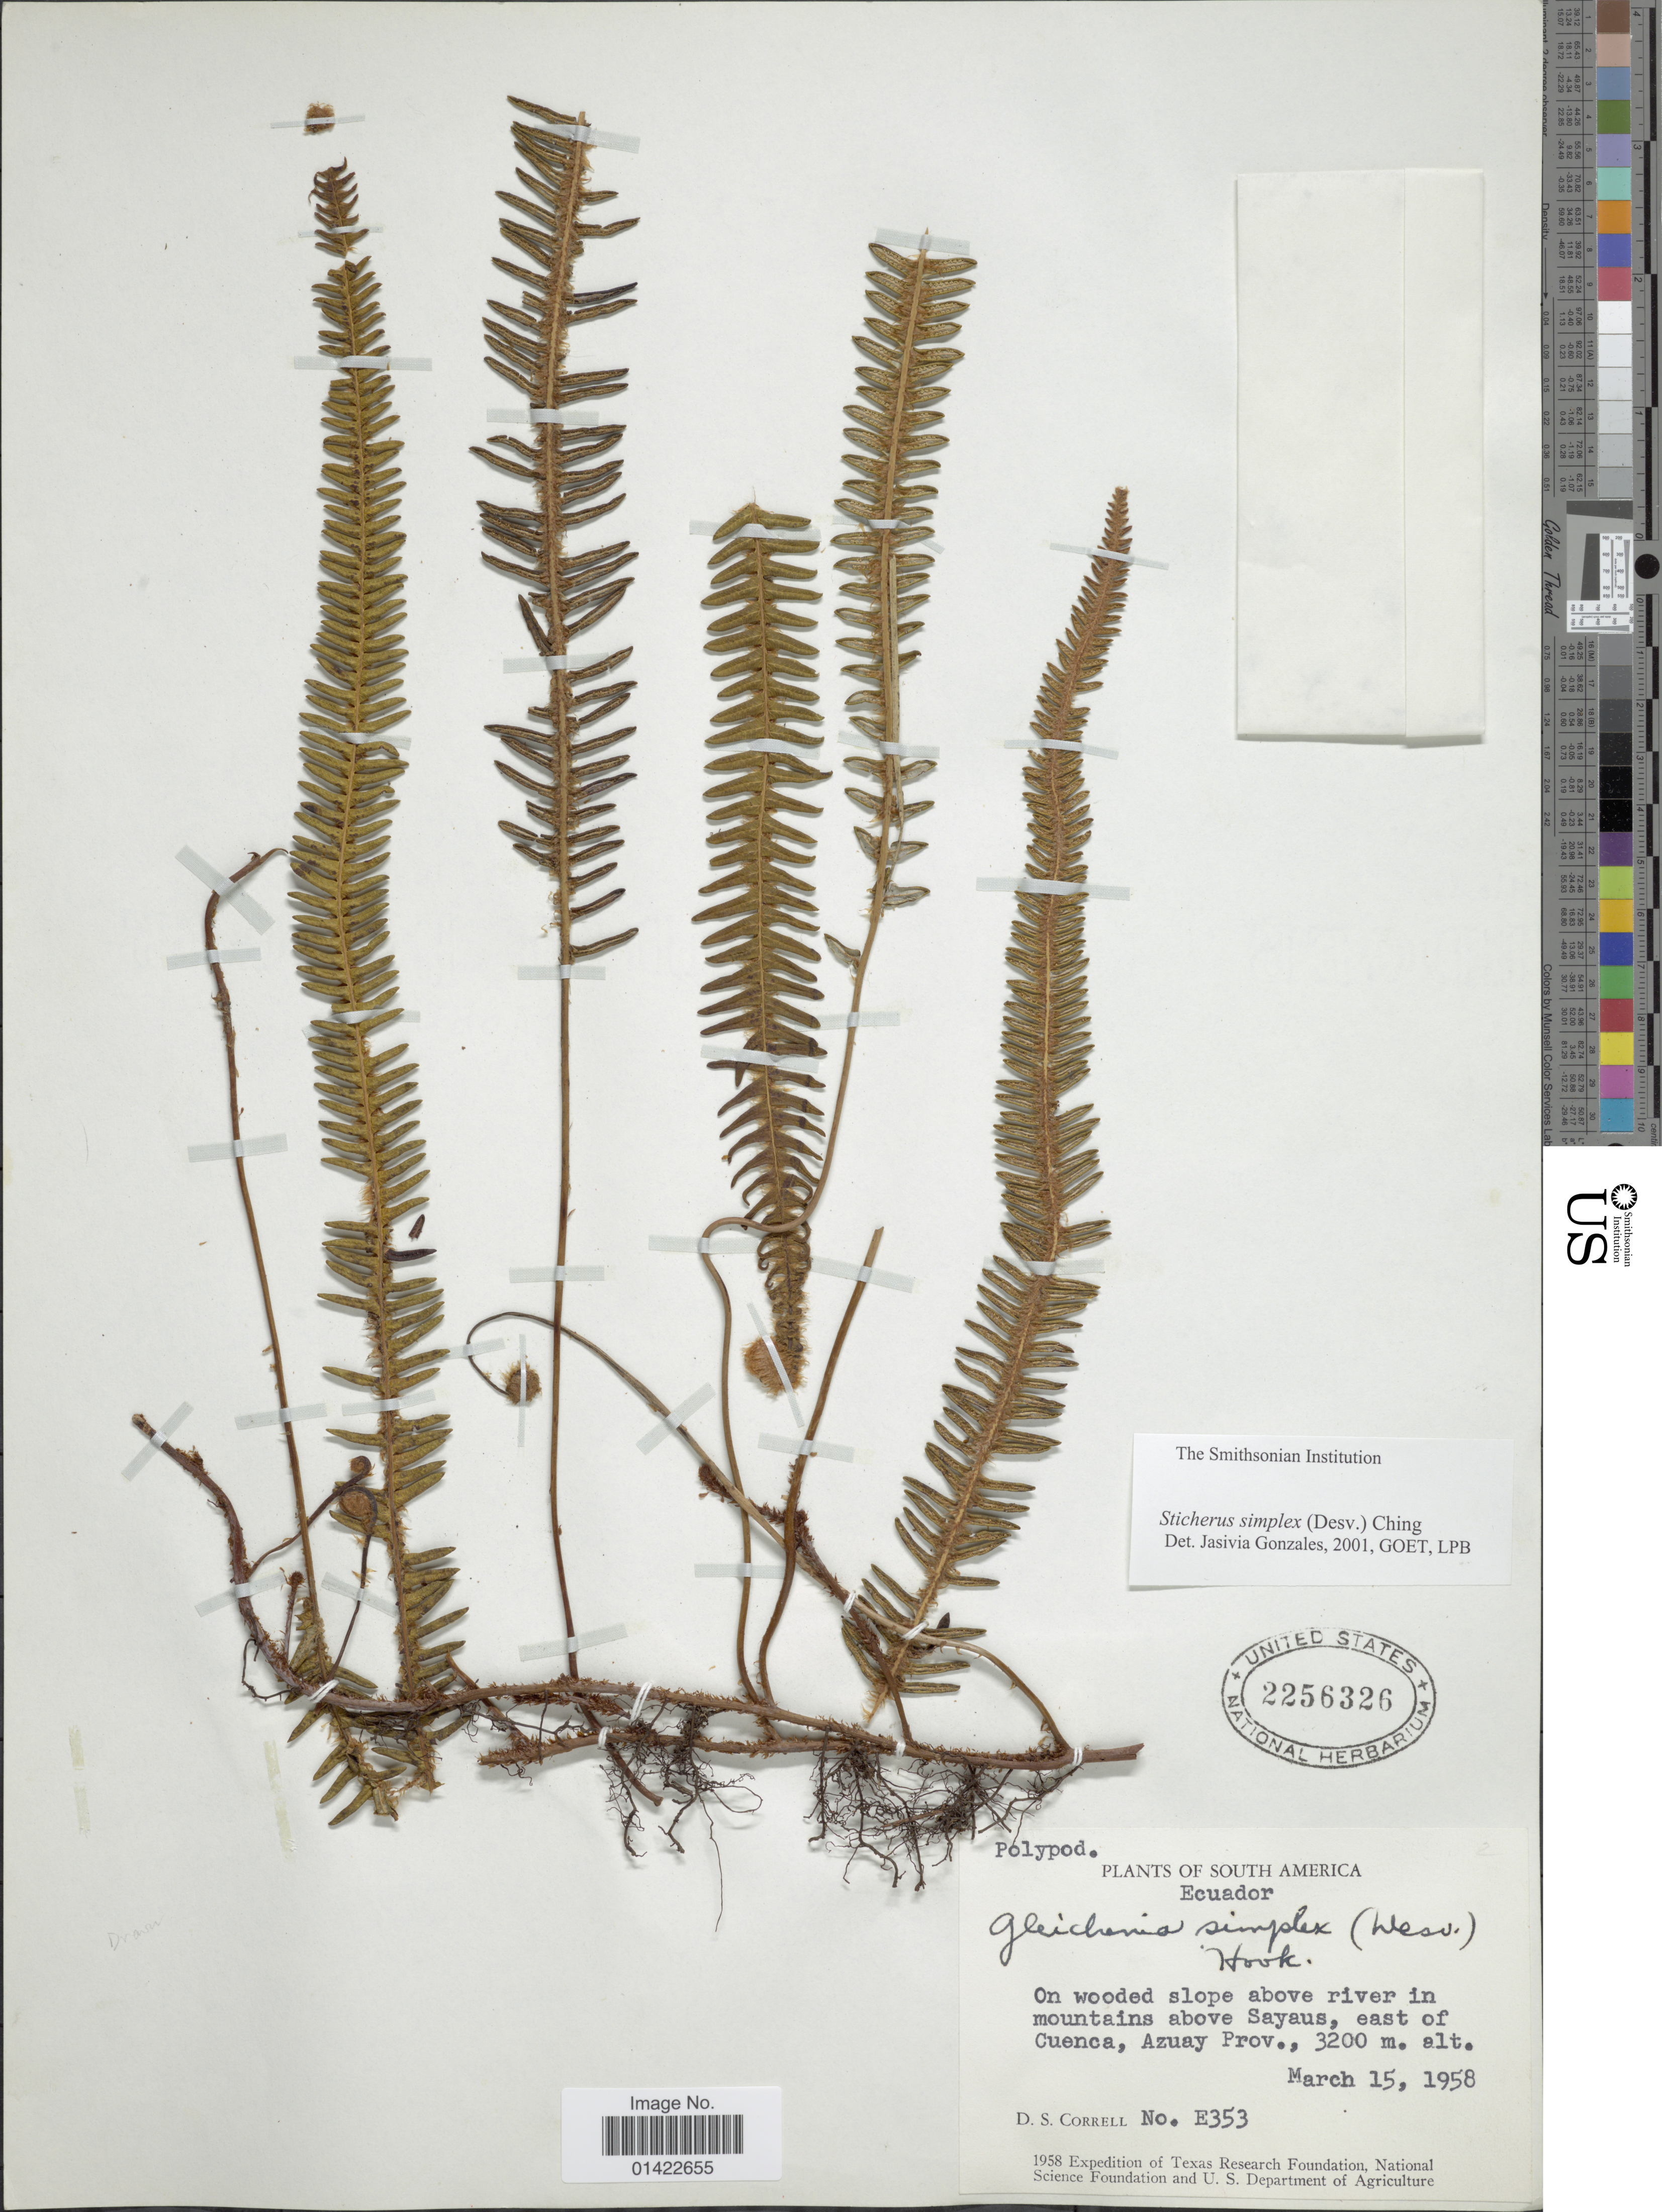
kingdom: Plantae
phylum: Tracheophyta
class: Polypodiopsida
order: Gleicheniales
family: Gleicheniaceae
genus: Sticherus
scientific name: Sticherus simplex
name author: (Desv.) Ching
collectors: D. S. Correll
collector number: E353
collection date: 1958-03-15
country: Ecuador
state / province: Azuay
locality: On wooded slope above river in mountains above Sayaus, east of Cuenca.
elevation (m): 3200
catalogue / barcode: US 2256326